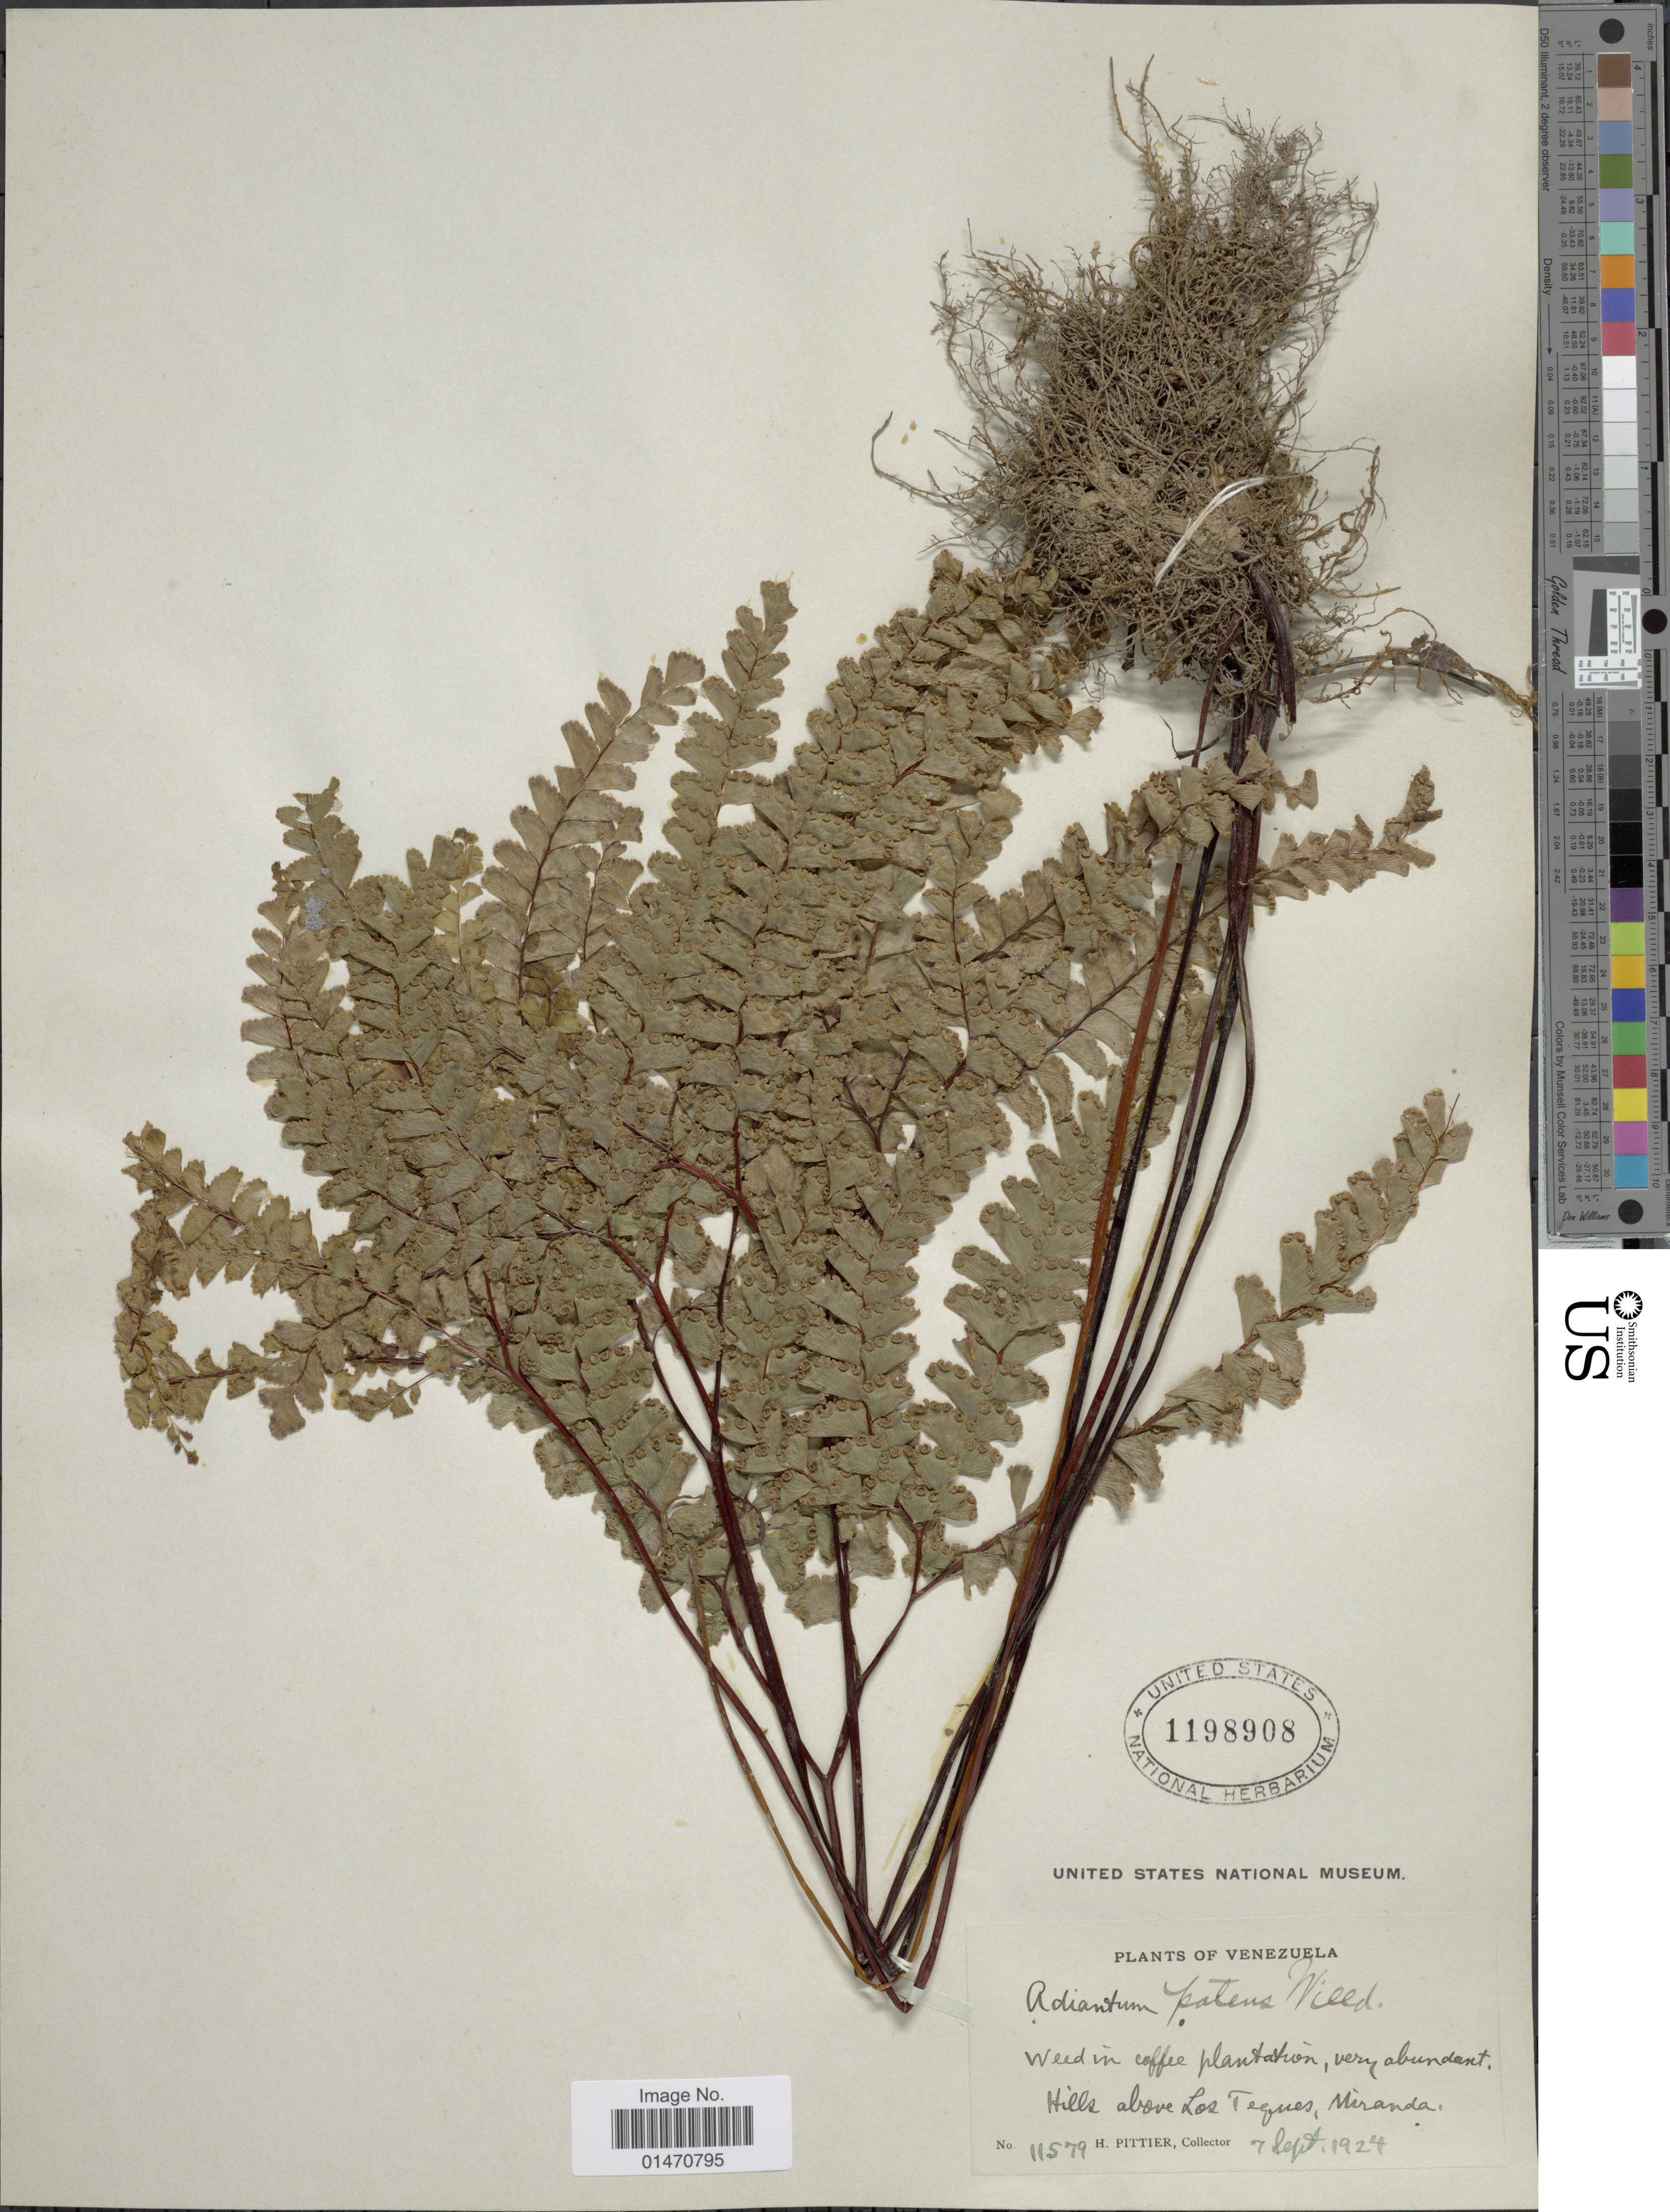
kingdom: Plantae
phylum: Tracheophyta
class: Polypodiopsida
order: Polypodiales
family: Pteridaceae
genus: Adiantum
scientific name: Adiantum patens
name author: Willd.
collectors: H. F. Pittier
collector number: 11579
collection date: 1924-09-07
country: Venezuela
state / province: Miranda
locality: Weed in coffee plantation, Hills above Los Teques, Miranda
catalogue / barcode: US 1198908